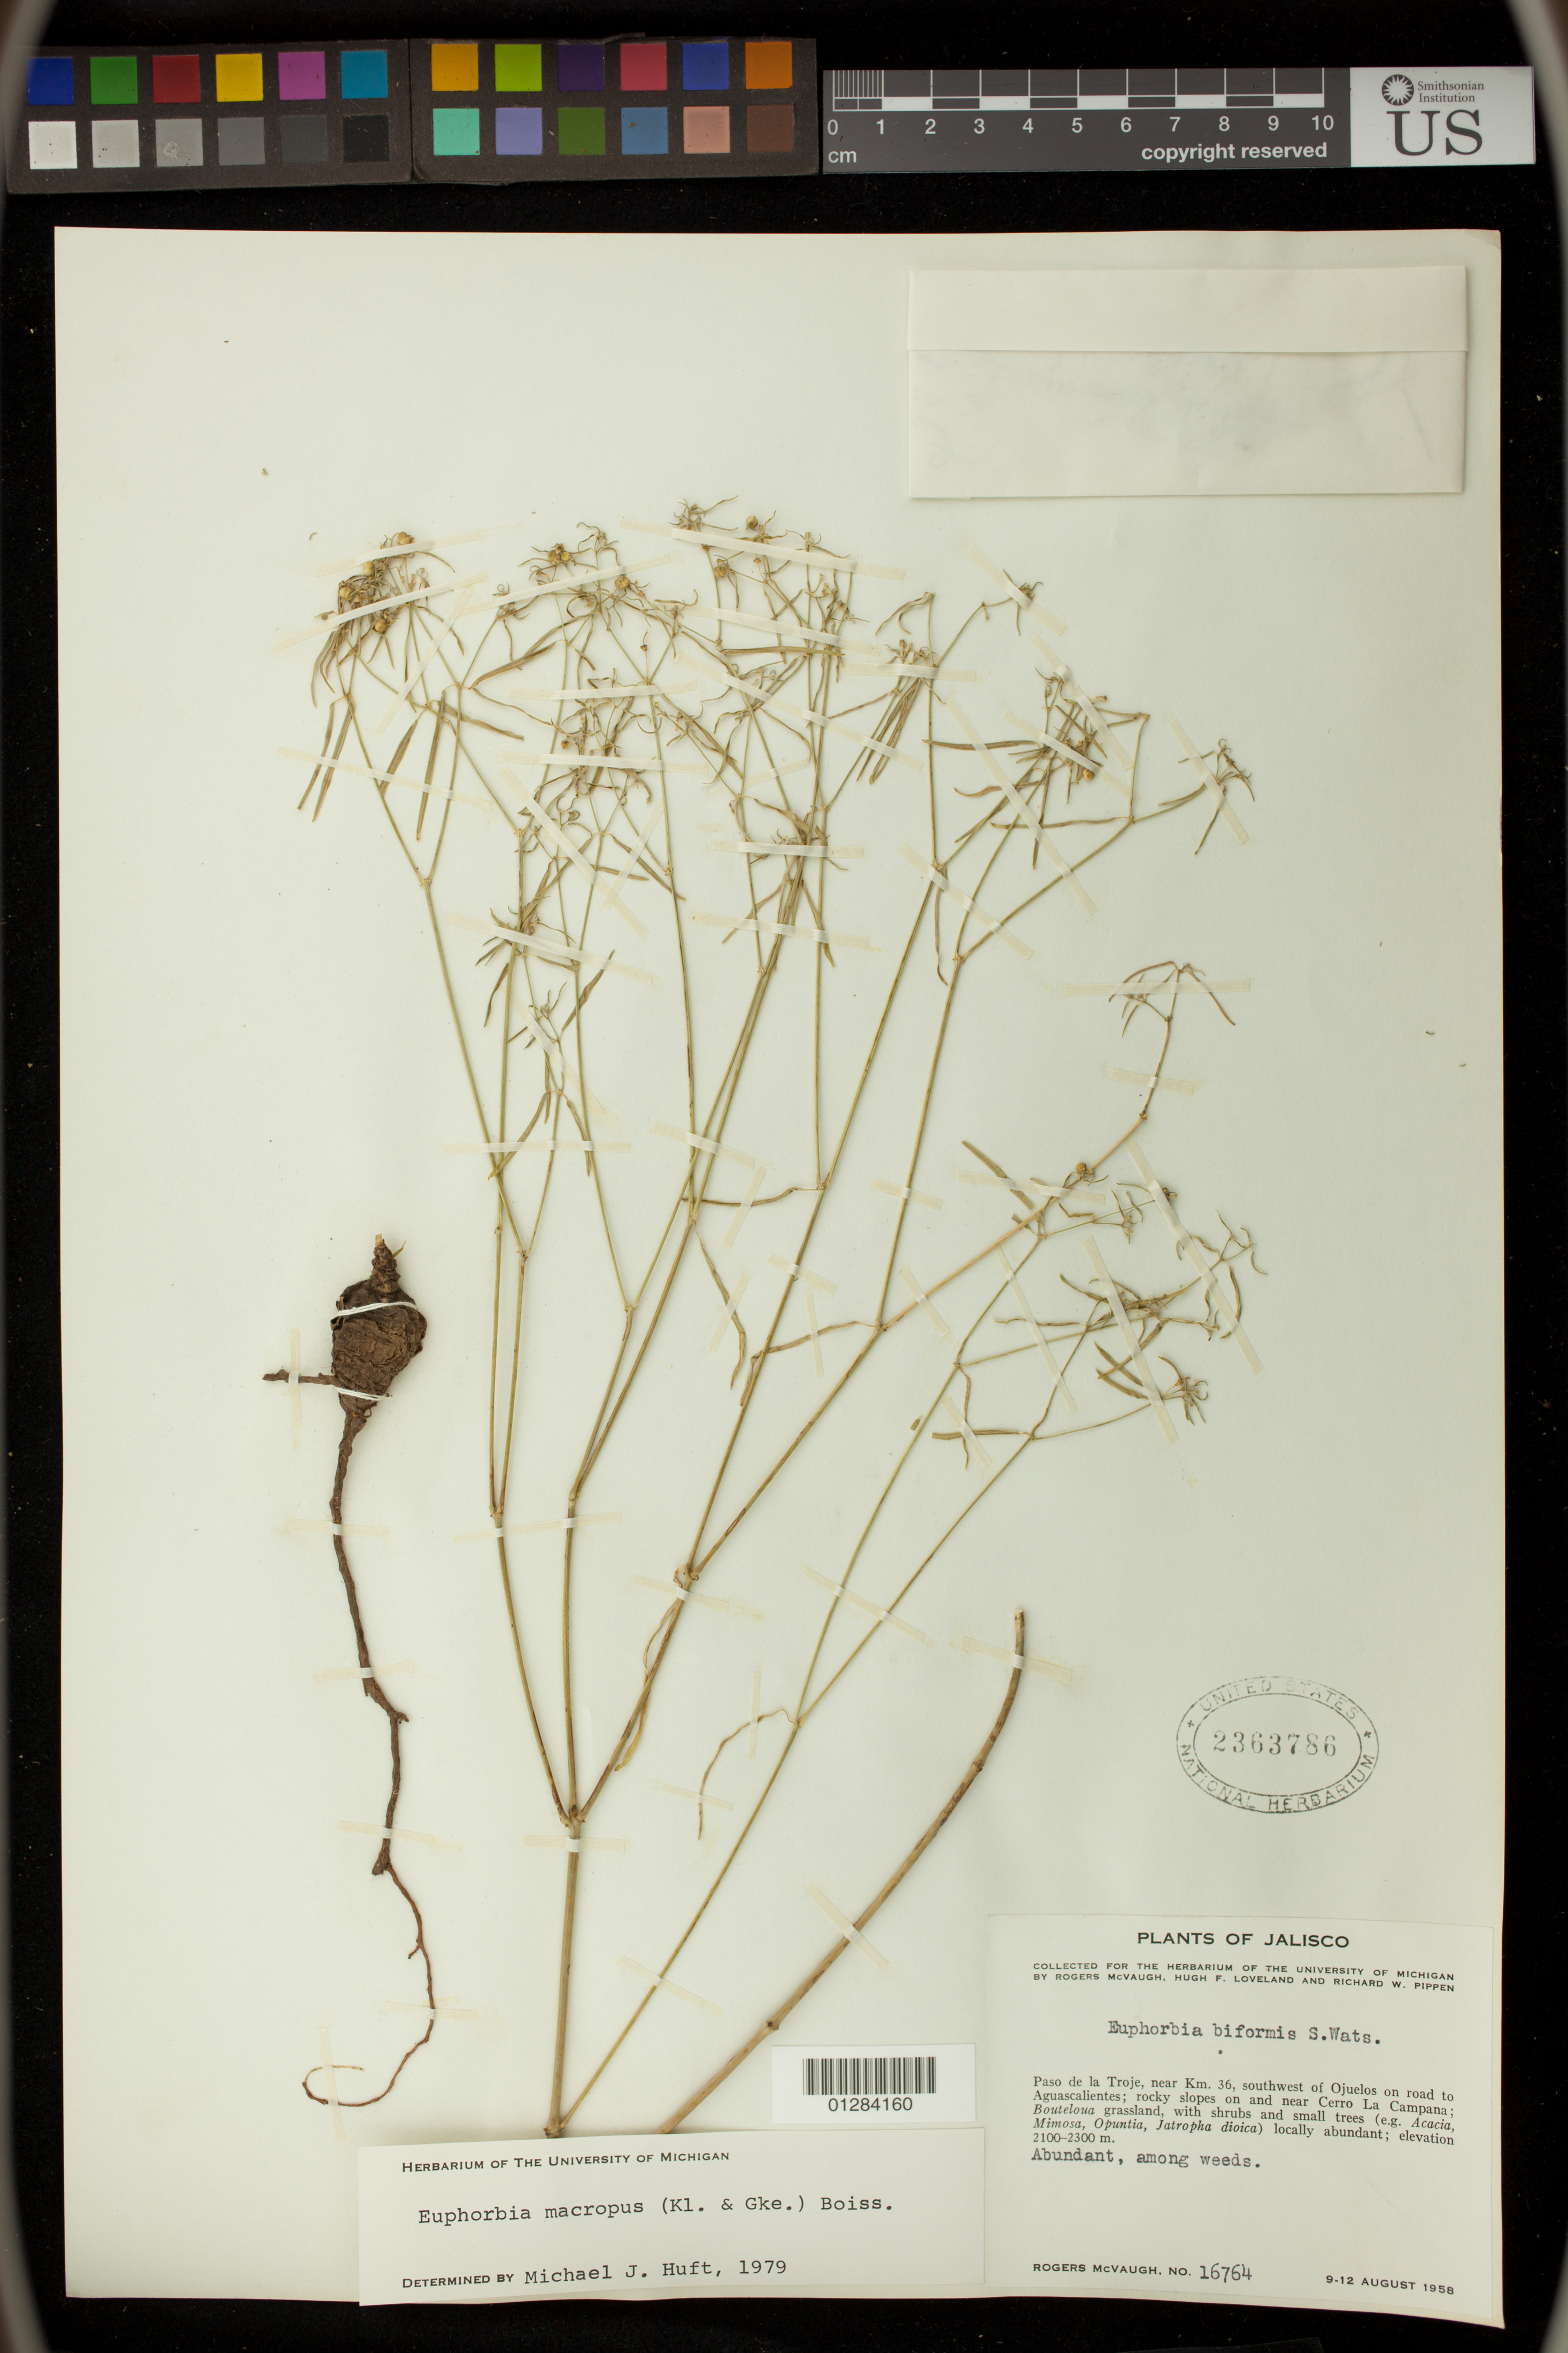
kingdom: Plantae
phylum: Tracheophyta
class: Magnoliopsida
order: Malpighiales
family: Euphorbiaceae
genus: Euphorbia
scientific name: Euphorbia macropus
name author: (Klotzsch & Garcke) Boiss.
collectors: R. McVaugh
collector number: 16764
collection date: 1958-08-09/1958-08-12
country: Mexico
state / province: Jalisco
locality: Paso de la Troje, near Km. 36, southwest of Ojuelos on road to Aguascalientes, slopes on and near Cerro La Campana.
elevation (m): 2100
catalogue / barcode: US 2363786